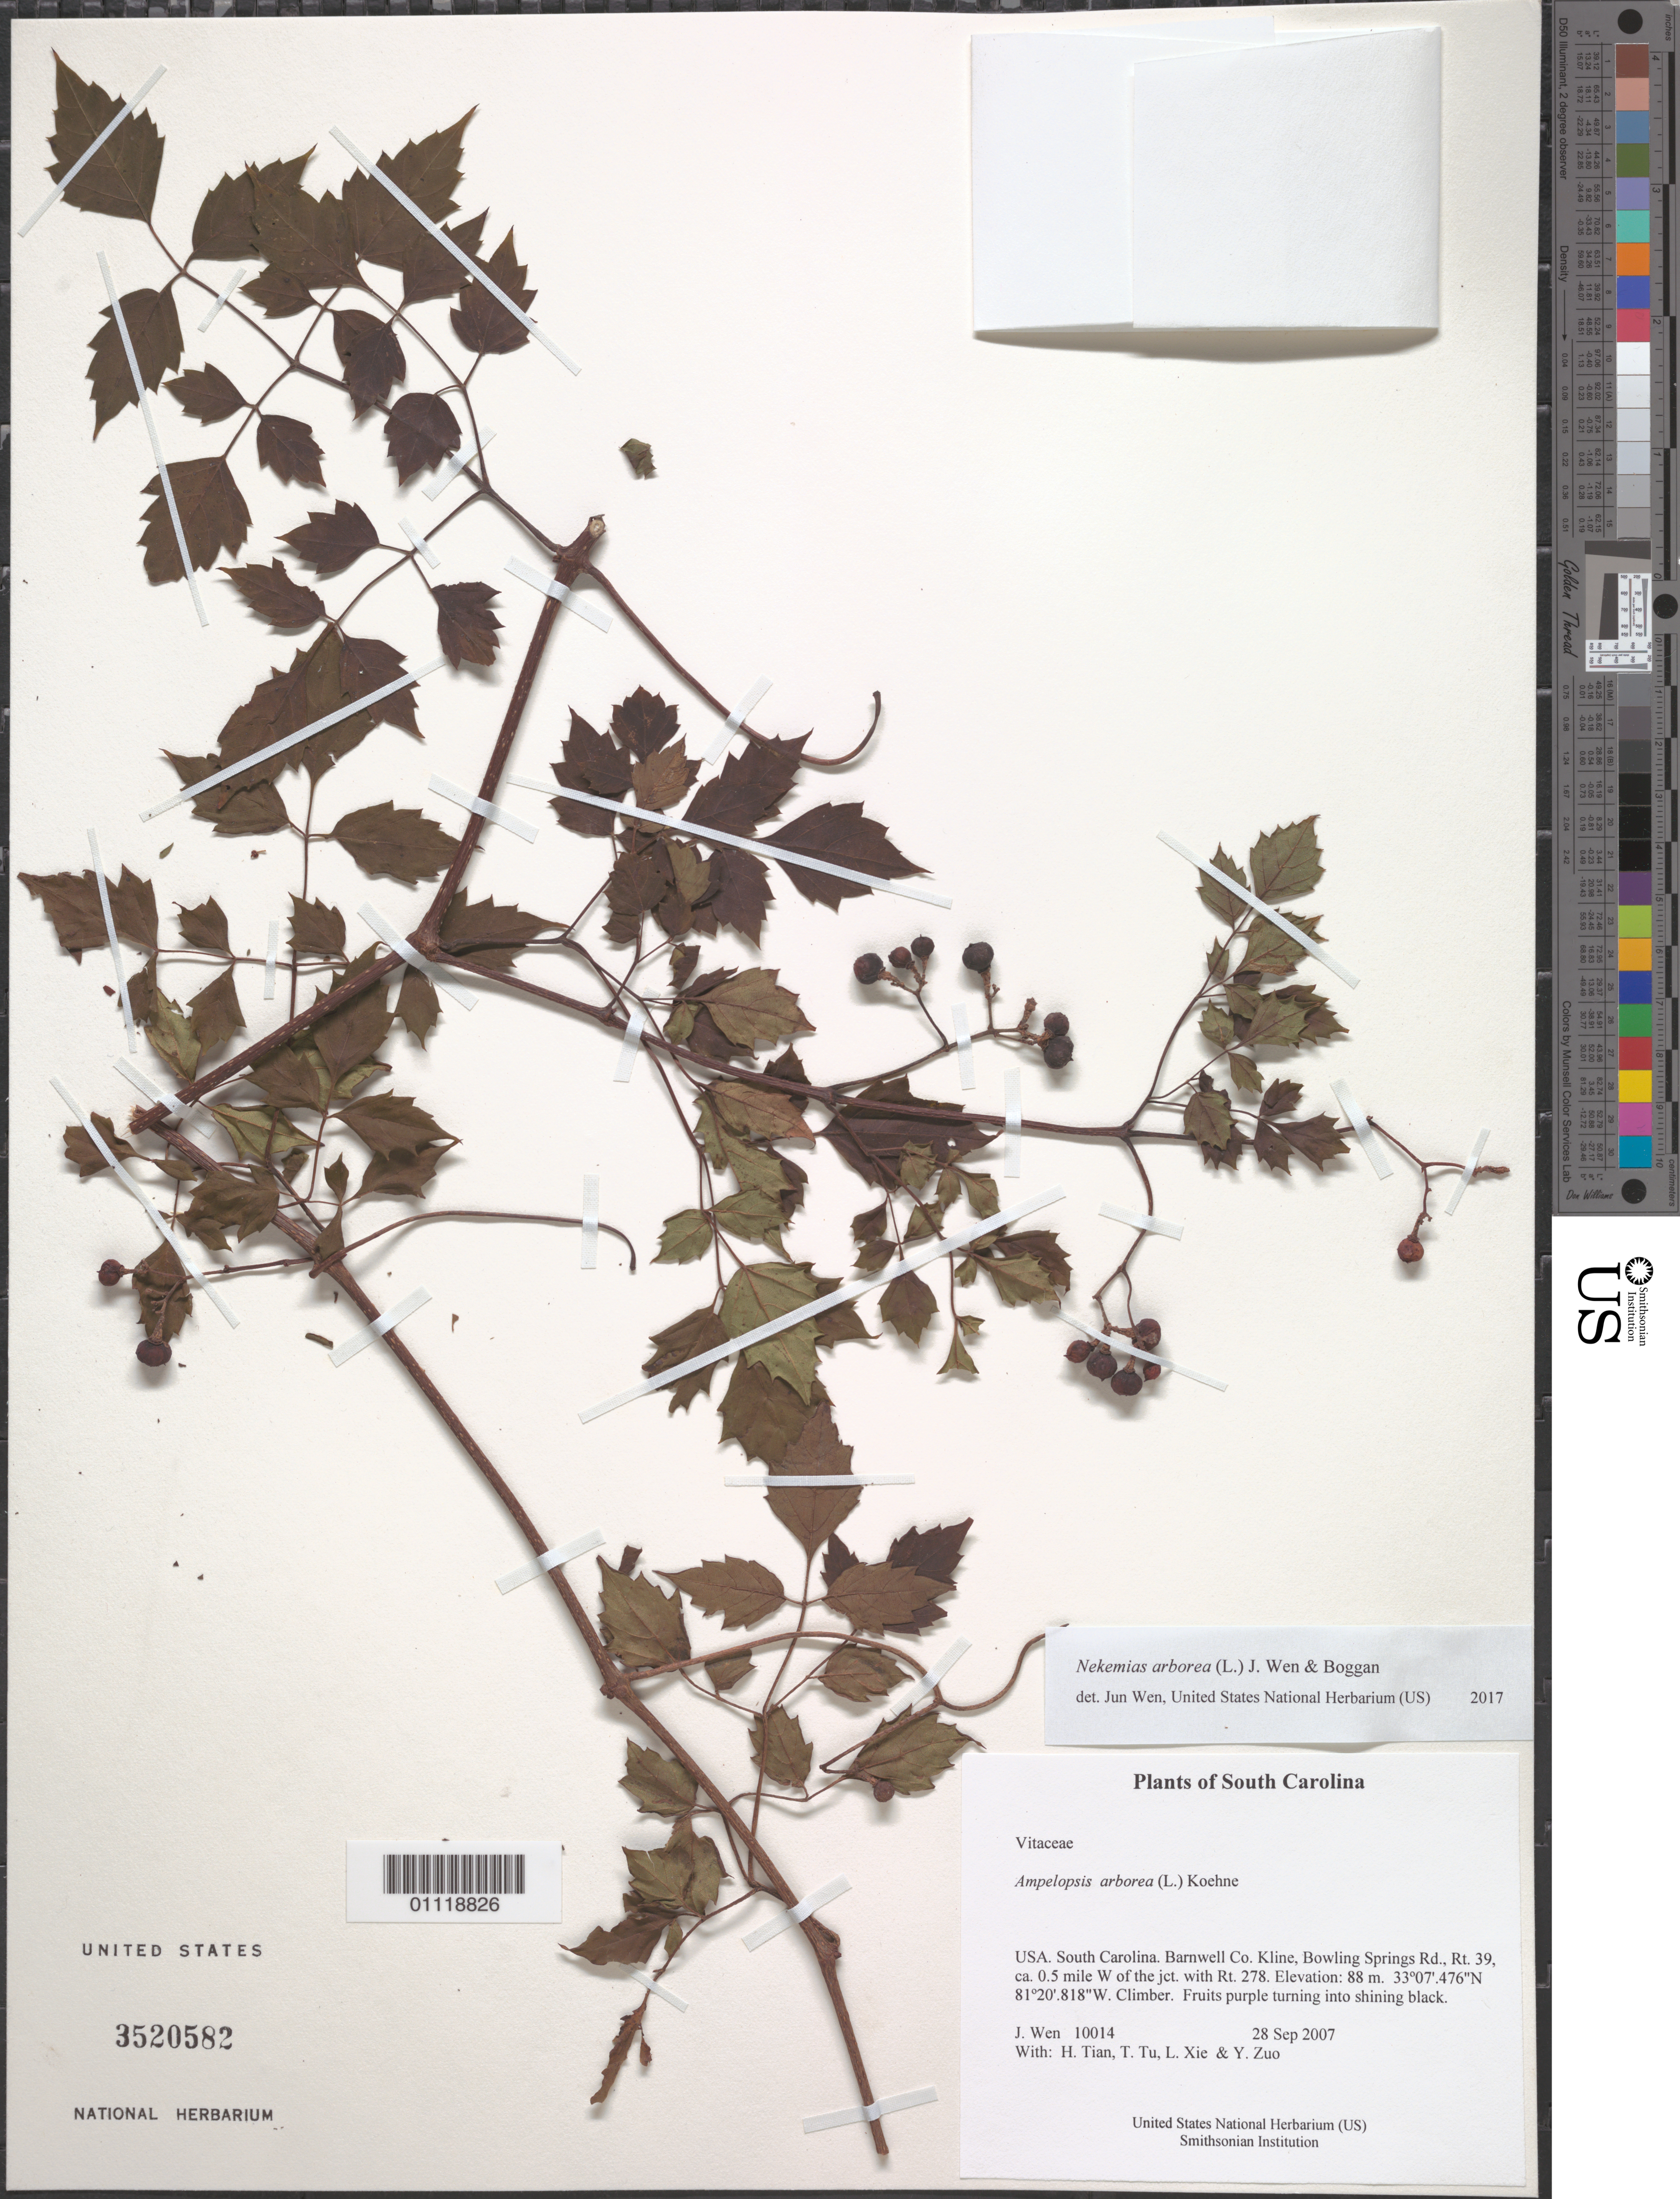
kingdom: Plantae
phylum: Tracheophyta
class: Magnoliopsida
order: Vitales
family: Vitaceae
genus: Ampelopsis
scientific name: Ampelopsis arborea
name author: (L.) Koehne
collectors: J. Wen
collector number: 10014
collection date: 2007-09-28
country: United States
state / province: South Carolina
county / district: Barnwell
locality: Kline, Bowling Springs Rd., Rt 39, ca. 0.5 mi W of the jct with Rt 278.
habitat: Climber.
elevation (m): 88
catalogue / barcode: US 3520582